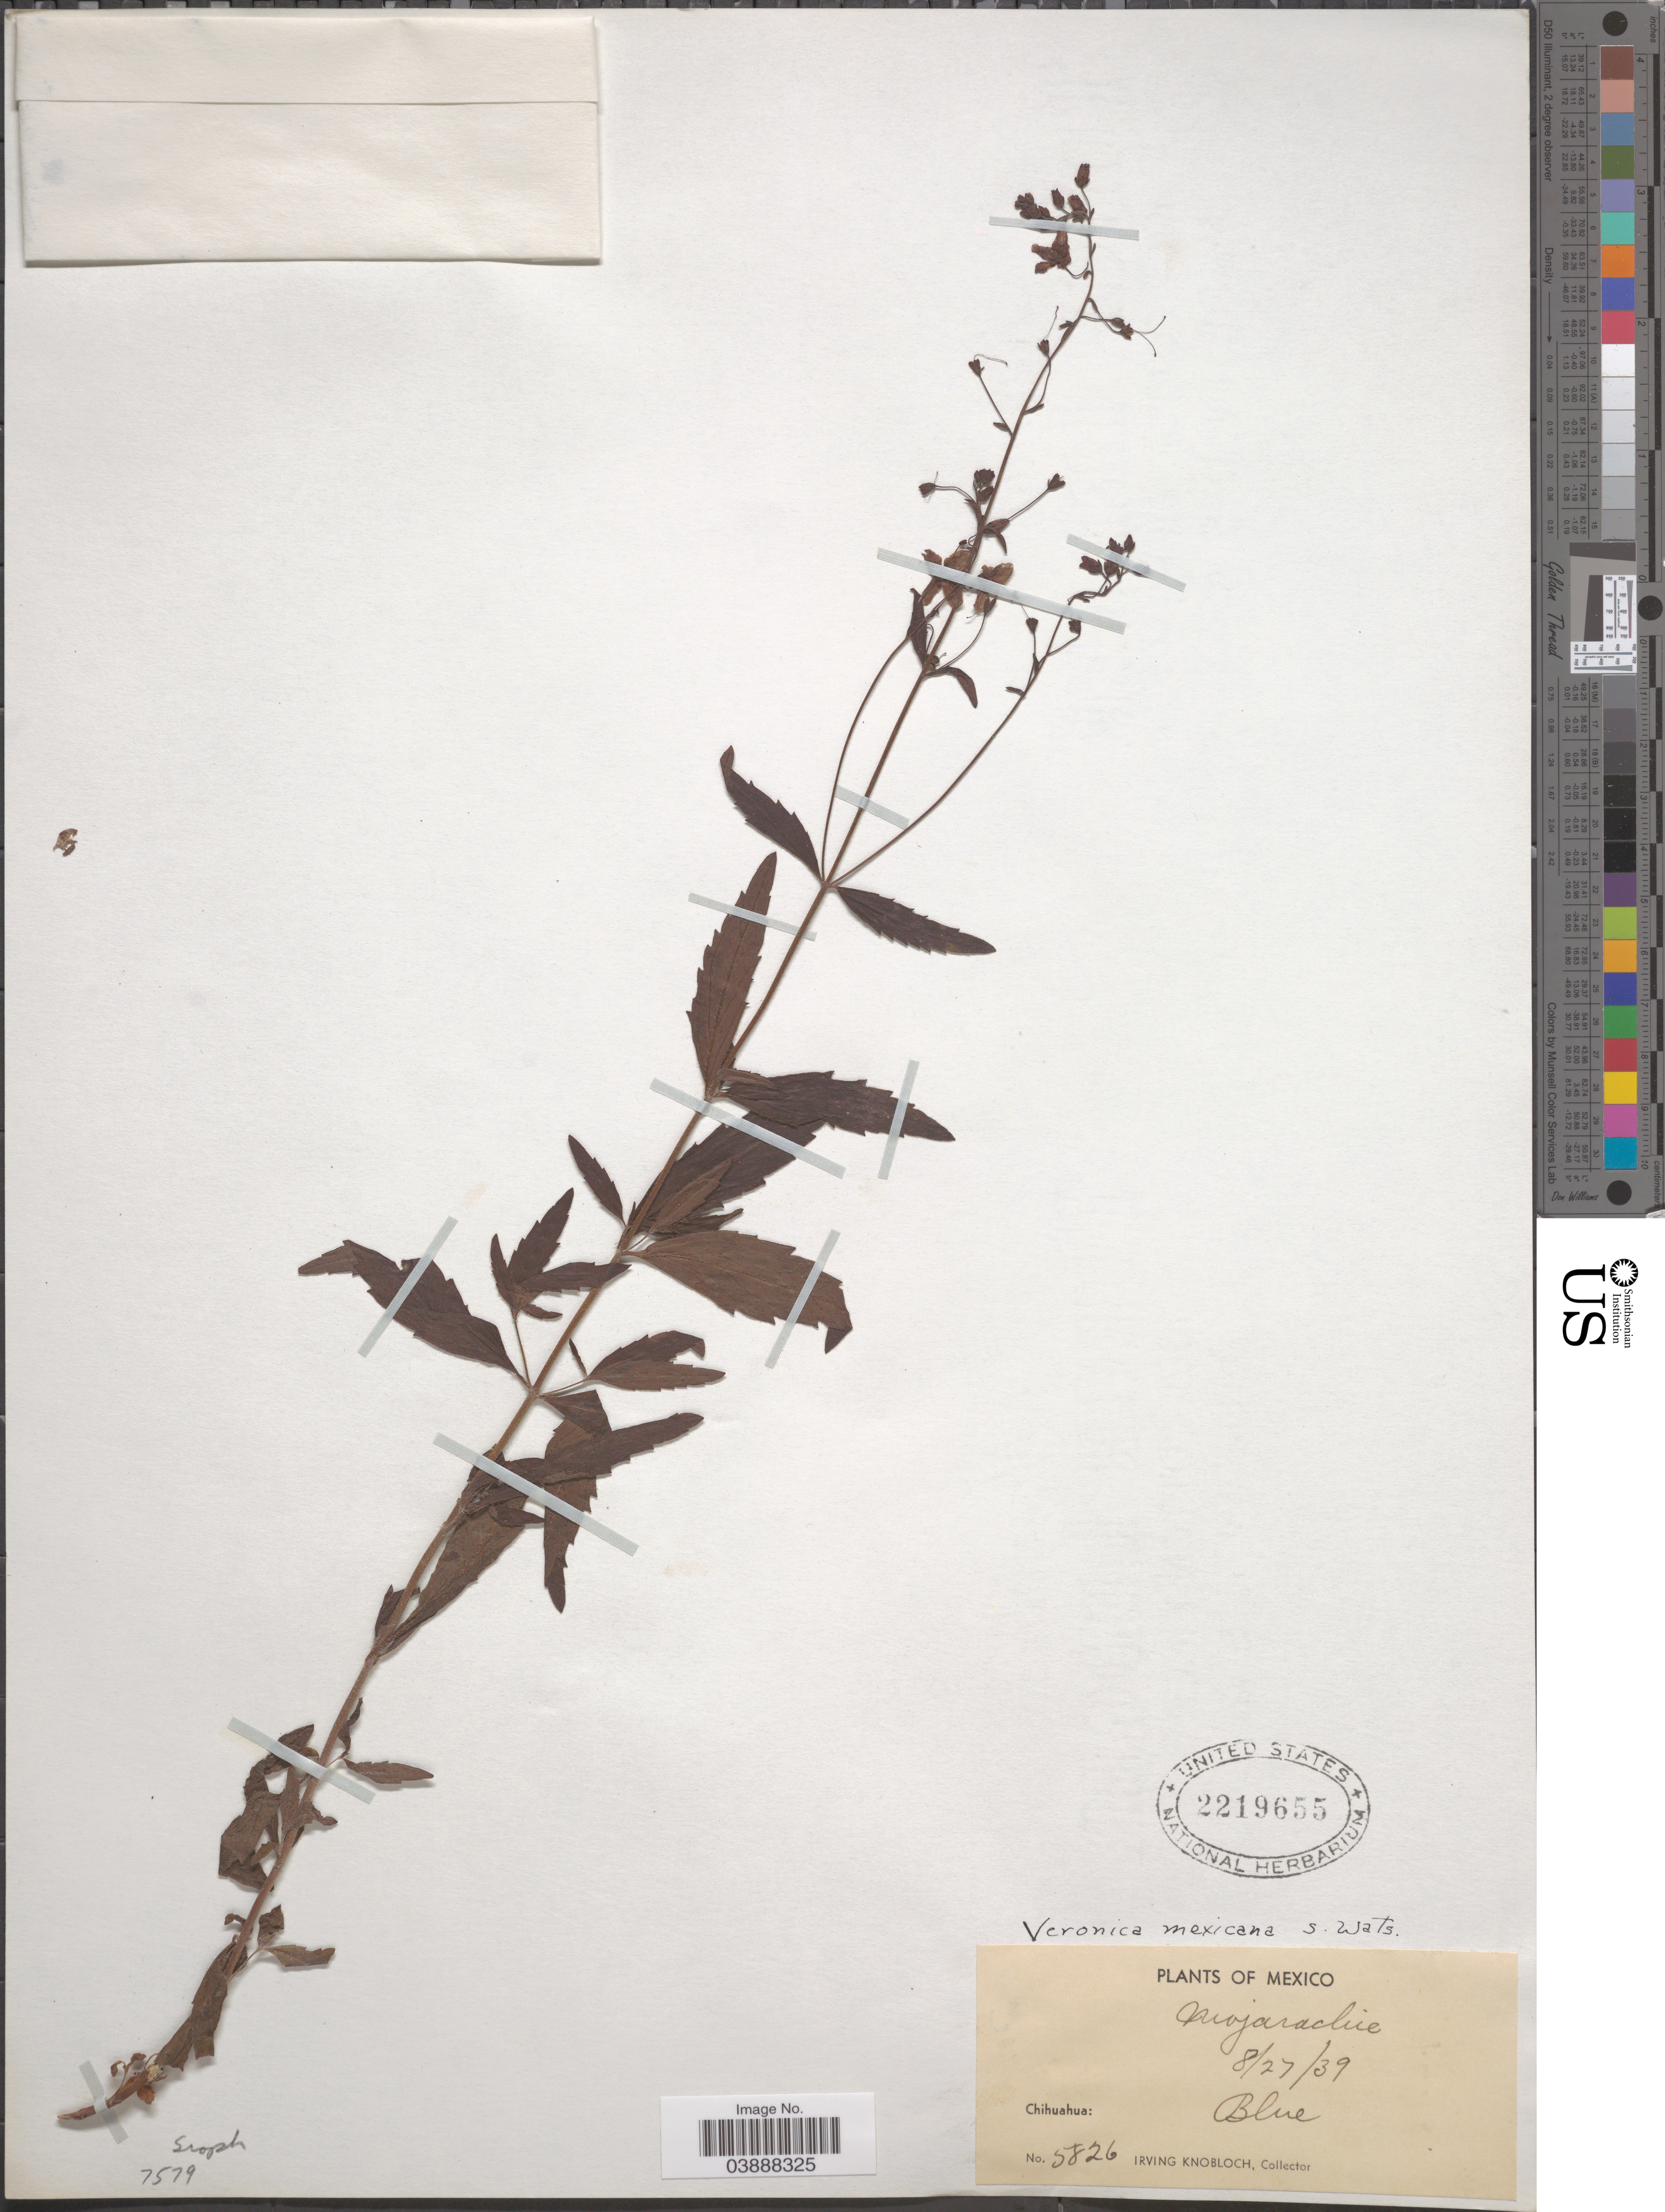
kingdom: Plantae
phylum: Tracheophyta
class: Magnoliopsida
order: Lamiales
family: Plantaginaceae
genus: Veronica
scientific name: Veronica mexicana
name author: S. Watson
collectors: I. W. Knobloch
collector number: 5826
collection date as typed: Transcribed d/m/y: 27/8/39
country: Mexico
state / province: Chihuahua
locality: Blue.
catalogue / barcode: US 2219655